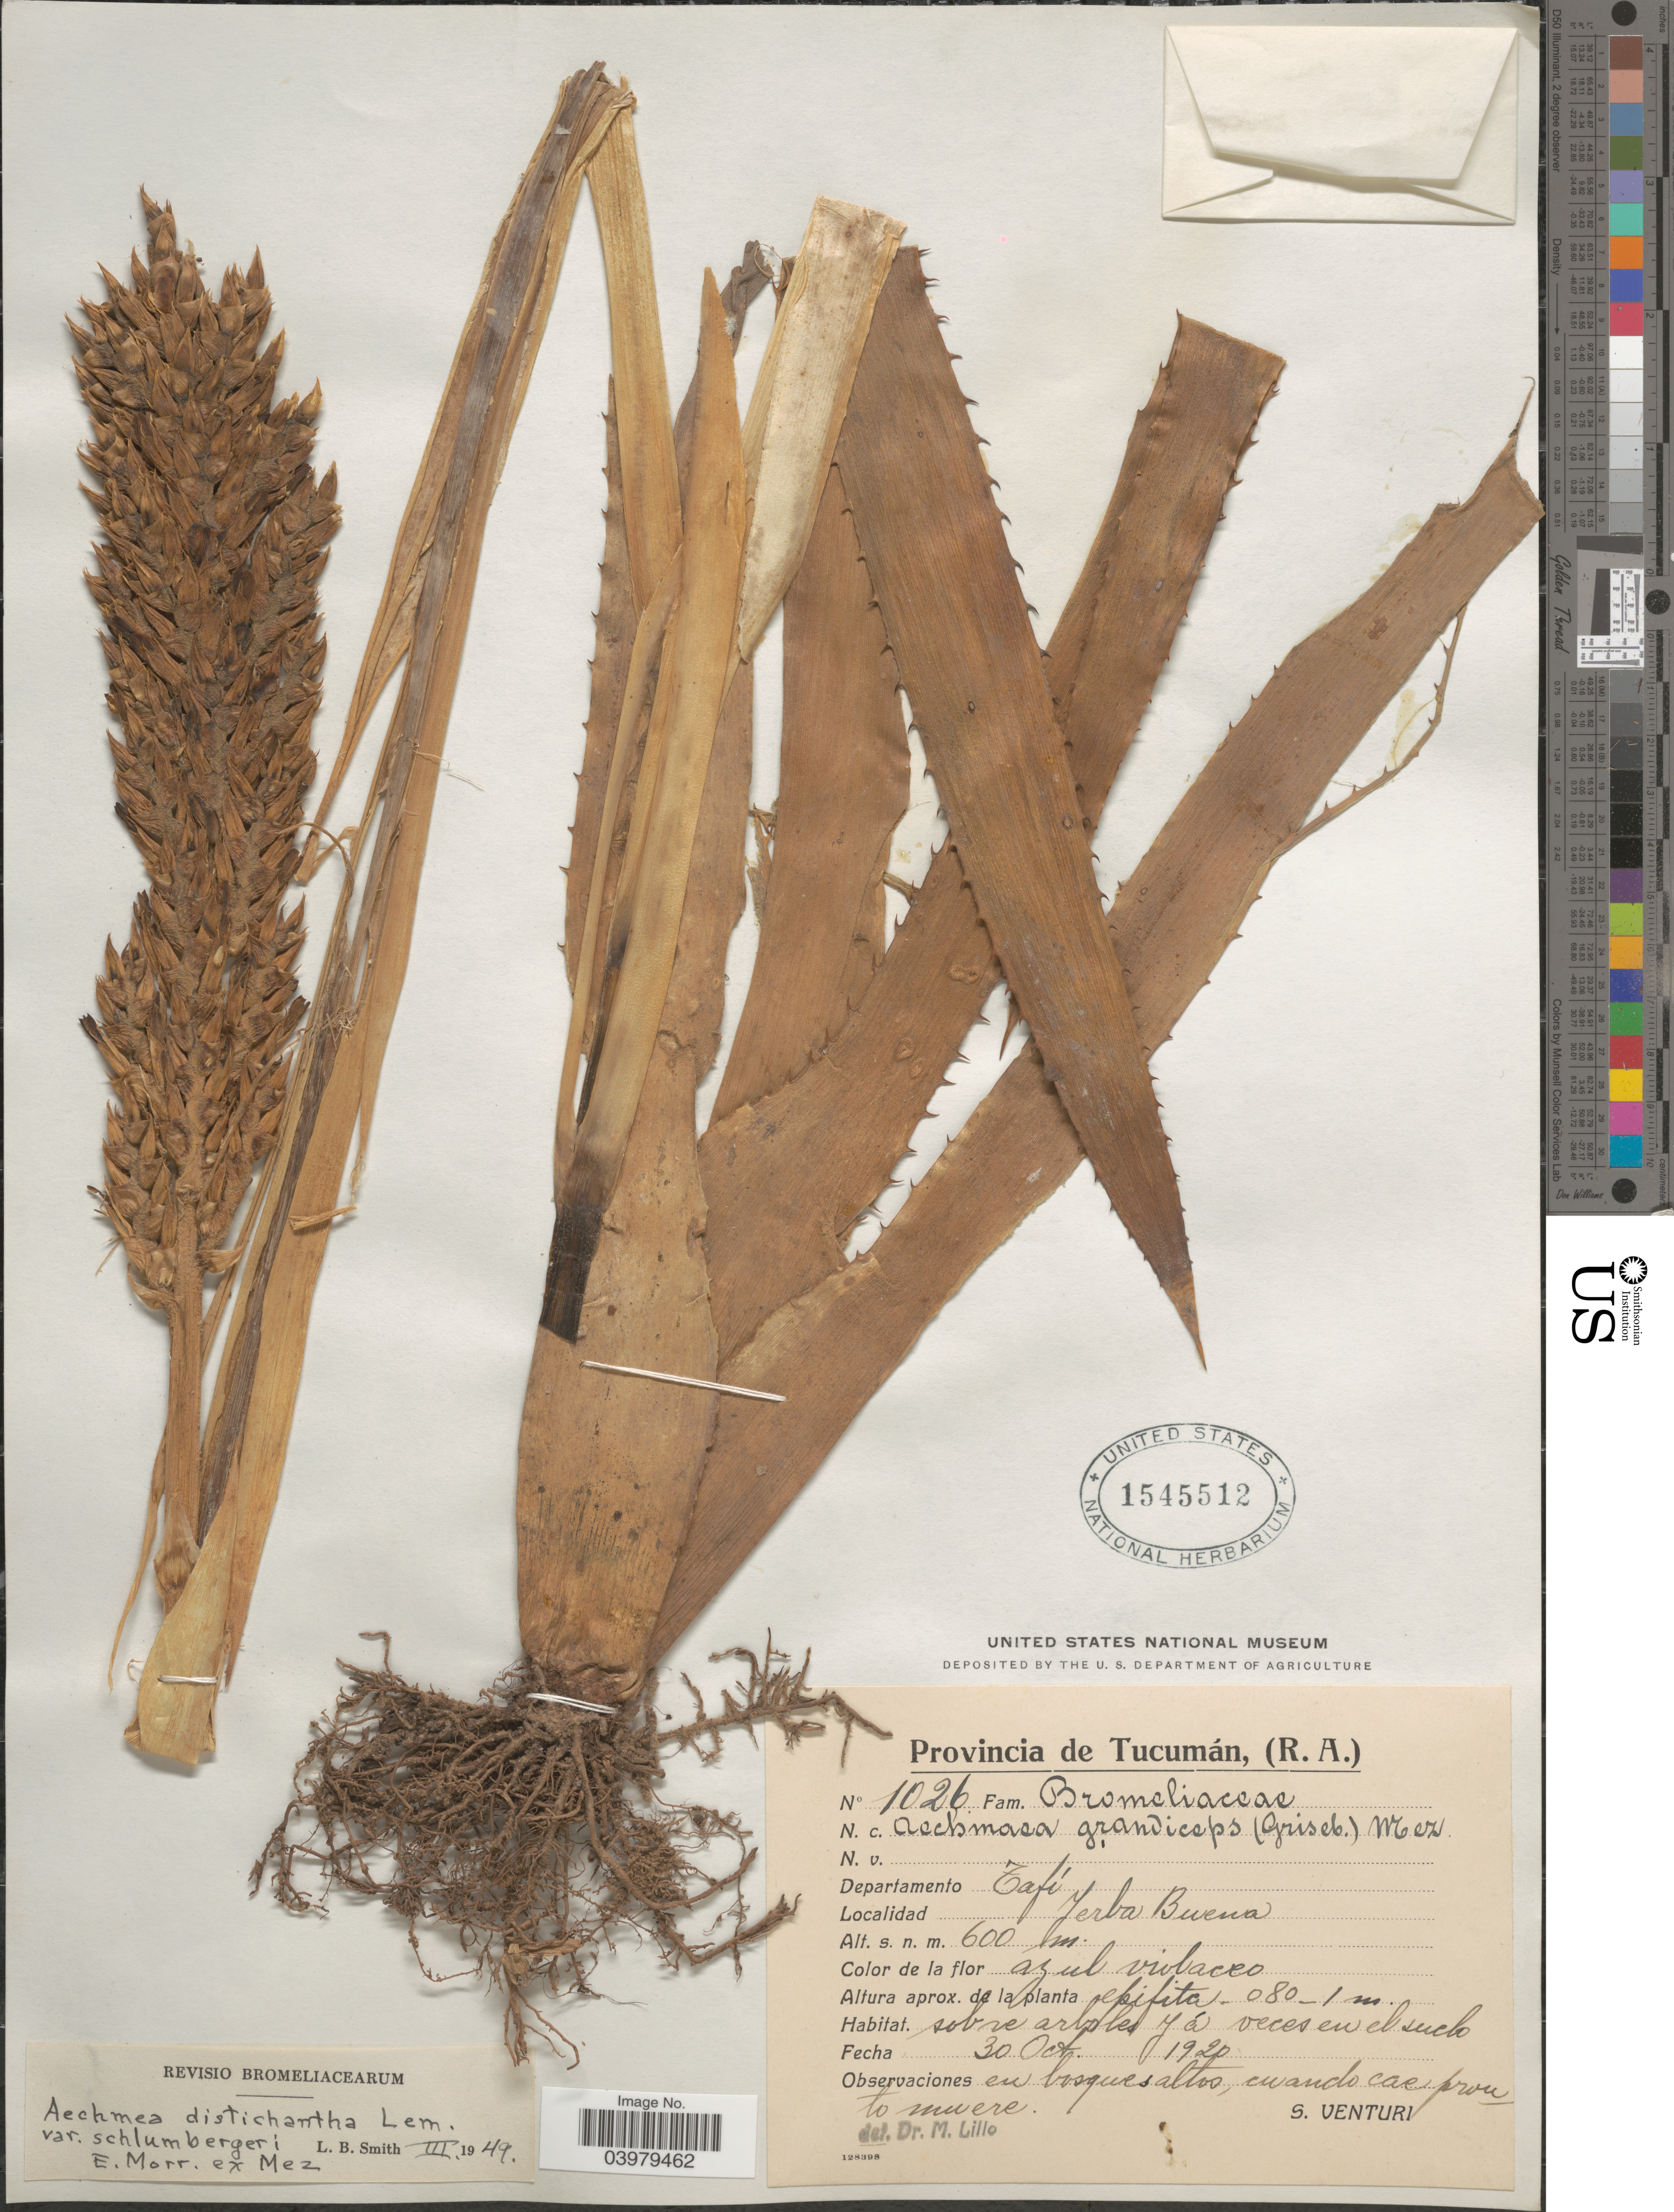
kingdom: Plantae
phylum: Tracheophyta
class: Liliopsida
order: Poales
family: Bromeliaceae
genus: Aechmea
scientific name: Aechmea distichantha var. schlumbergeri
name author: É. Morren ex Mez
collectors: S. Venturi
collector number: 1026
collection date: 1920-10-30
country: Argentina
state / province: Tucuman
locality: Departamento Tafí. Jerba Buena.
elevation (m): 600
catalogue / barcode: US 1545512